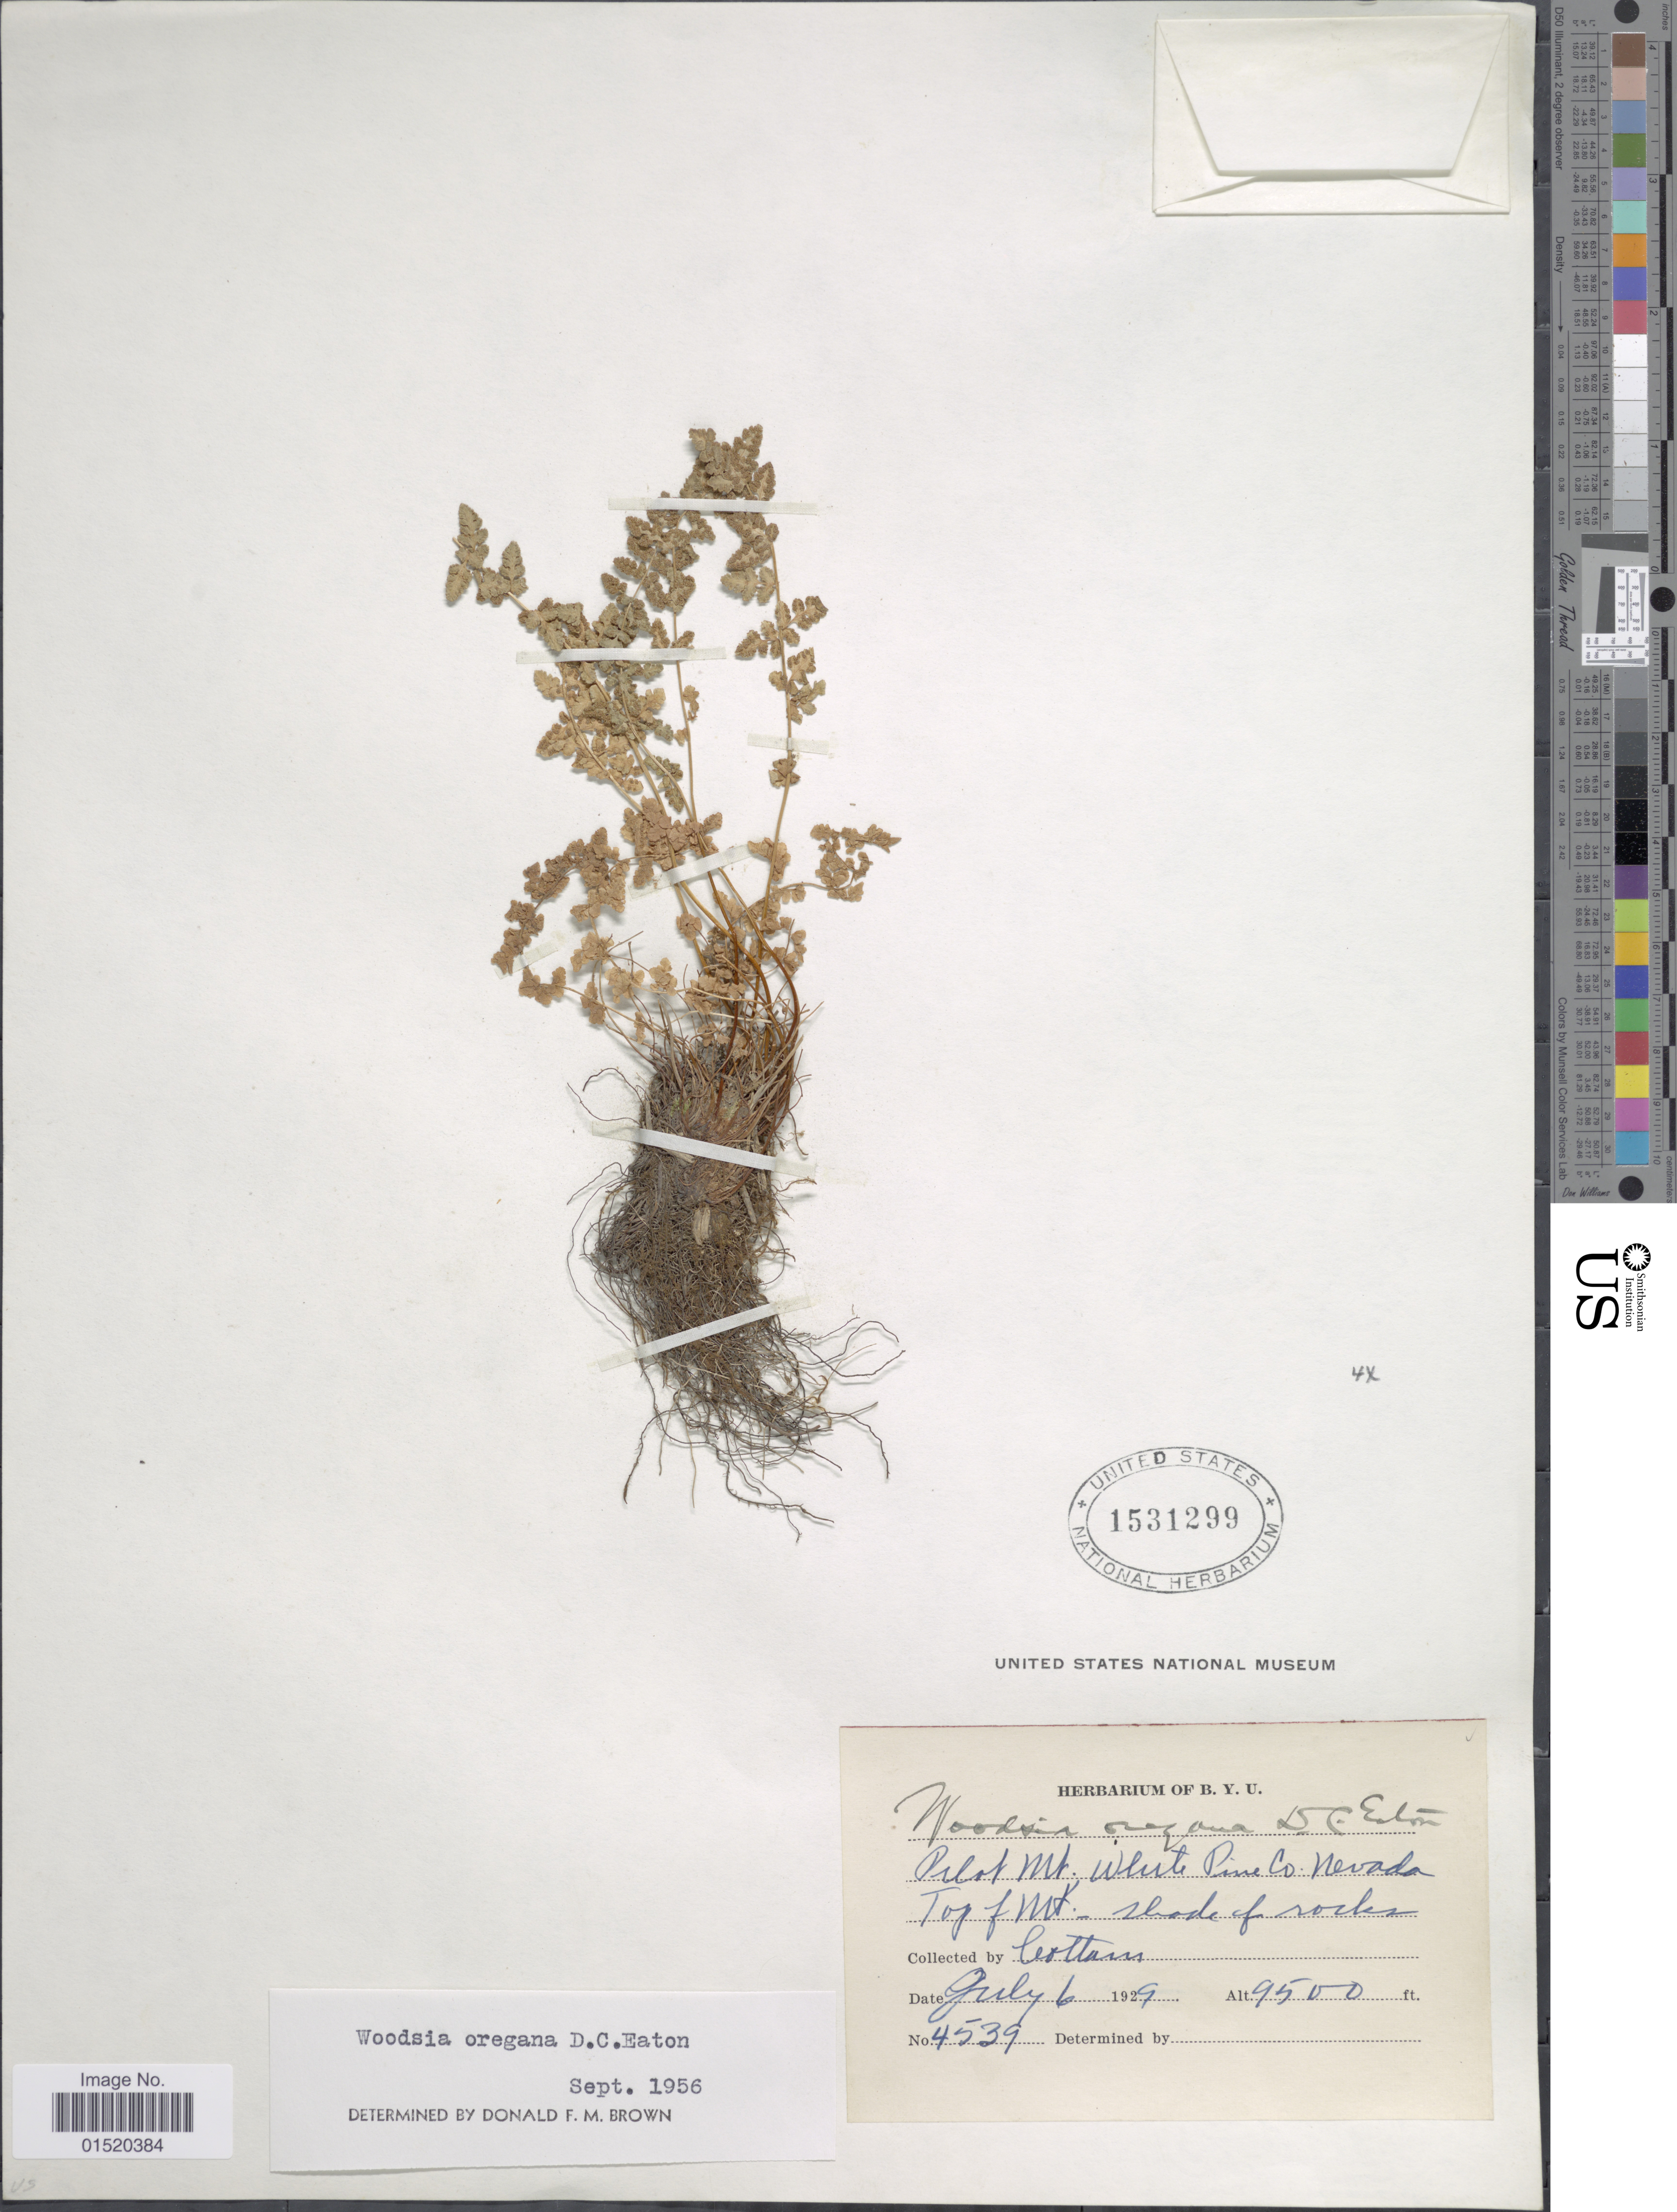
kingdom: Plantae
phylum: Tracheophyta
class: Polypodiopsida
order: Polypodiales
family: Woodsiaceae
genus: Woodsia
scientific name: Woodsia oregana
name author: D.C. Eaton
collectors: Cottam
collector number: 4539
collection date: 1929-07-06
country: United States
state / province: Nevada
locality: Pilot Mt, White Pine Co, Top of Mt- shade of rocks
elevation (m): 2896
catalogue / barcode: US 1531299